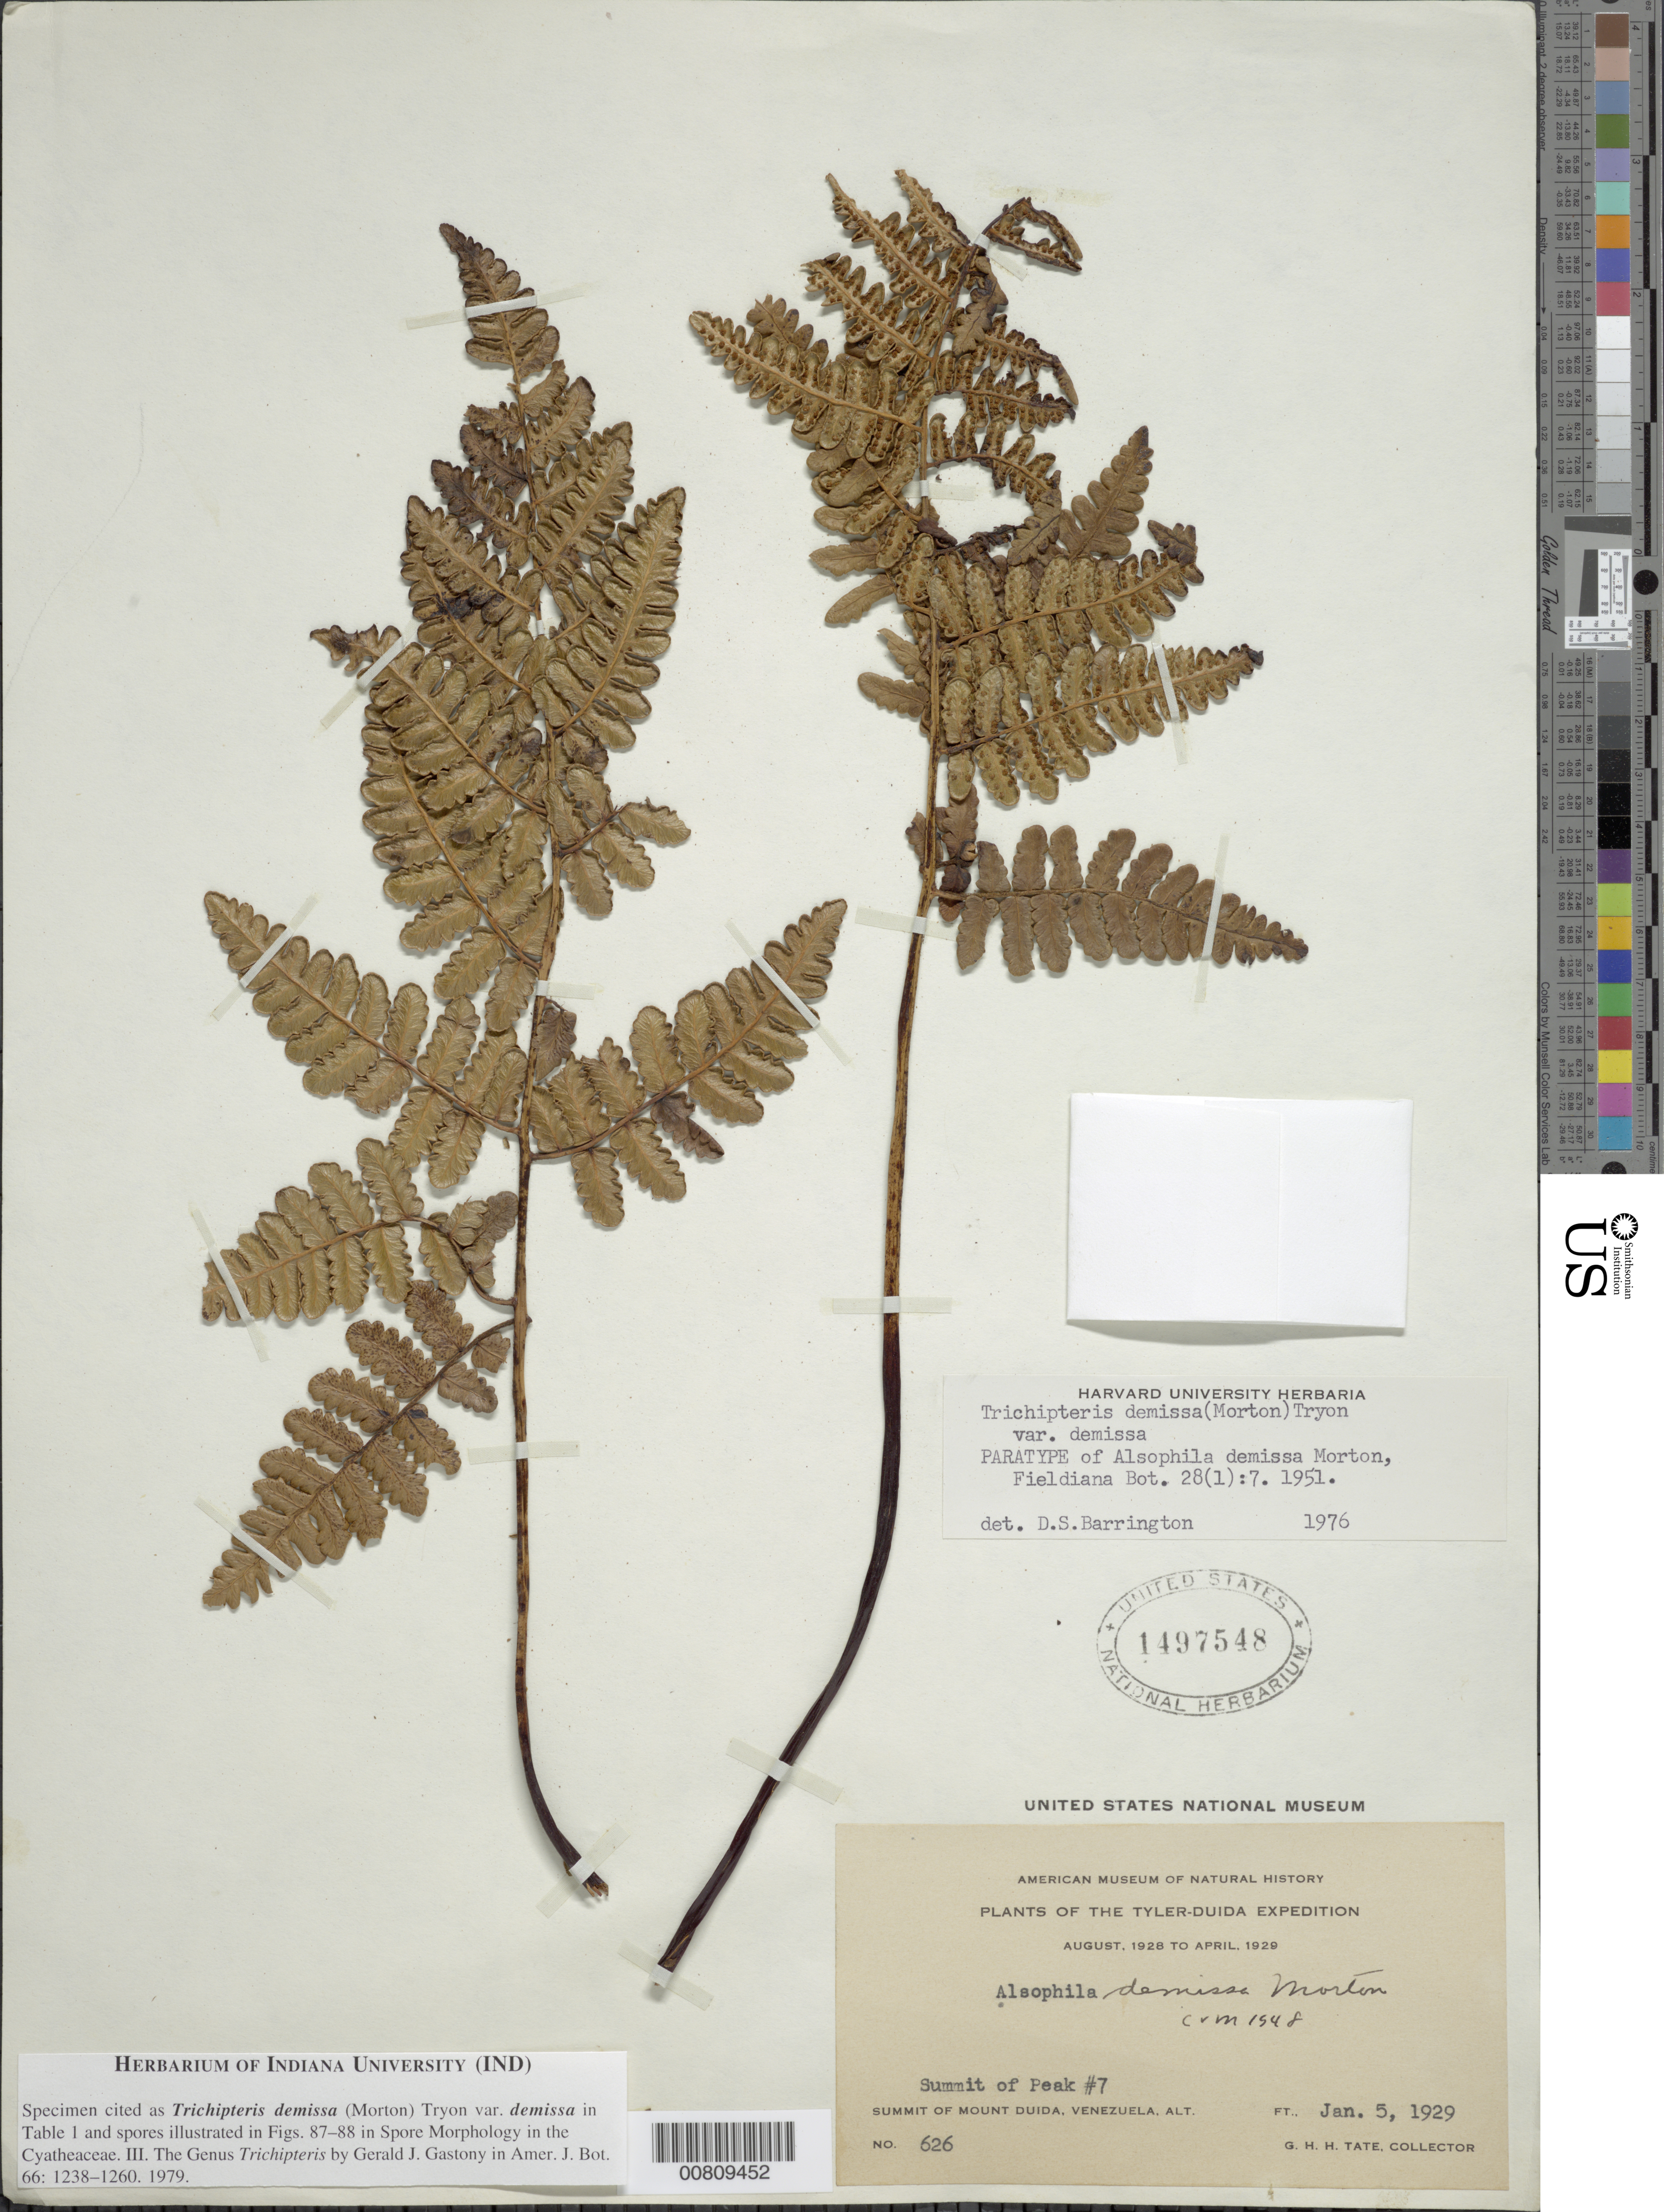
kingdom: Plantae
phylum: Tracheophyta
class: Polypodiopsida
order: Cyatheales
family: Cyatheaceae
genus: Cyathea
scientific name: Cyathea demissa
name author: (C.V. Morton) A.R. Sm. ex Lellinger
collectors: G. H. H.Tate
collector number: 626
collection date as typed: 5-Jan-29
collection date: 1929-01-05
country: Venezuela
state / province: Amazonas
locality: Mount Duida, summit, Peak #7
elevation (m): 2164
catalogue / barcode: US 1497548